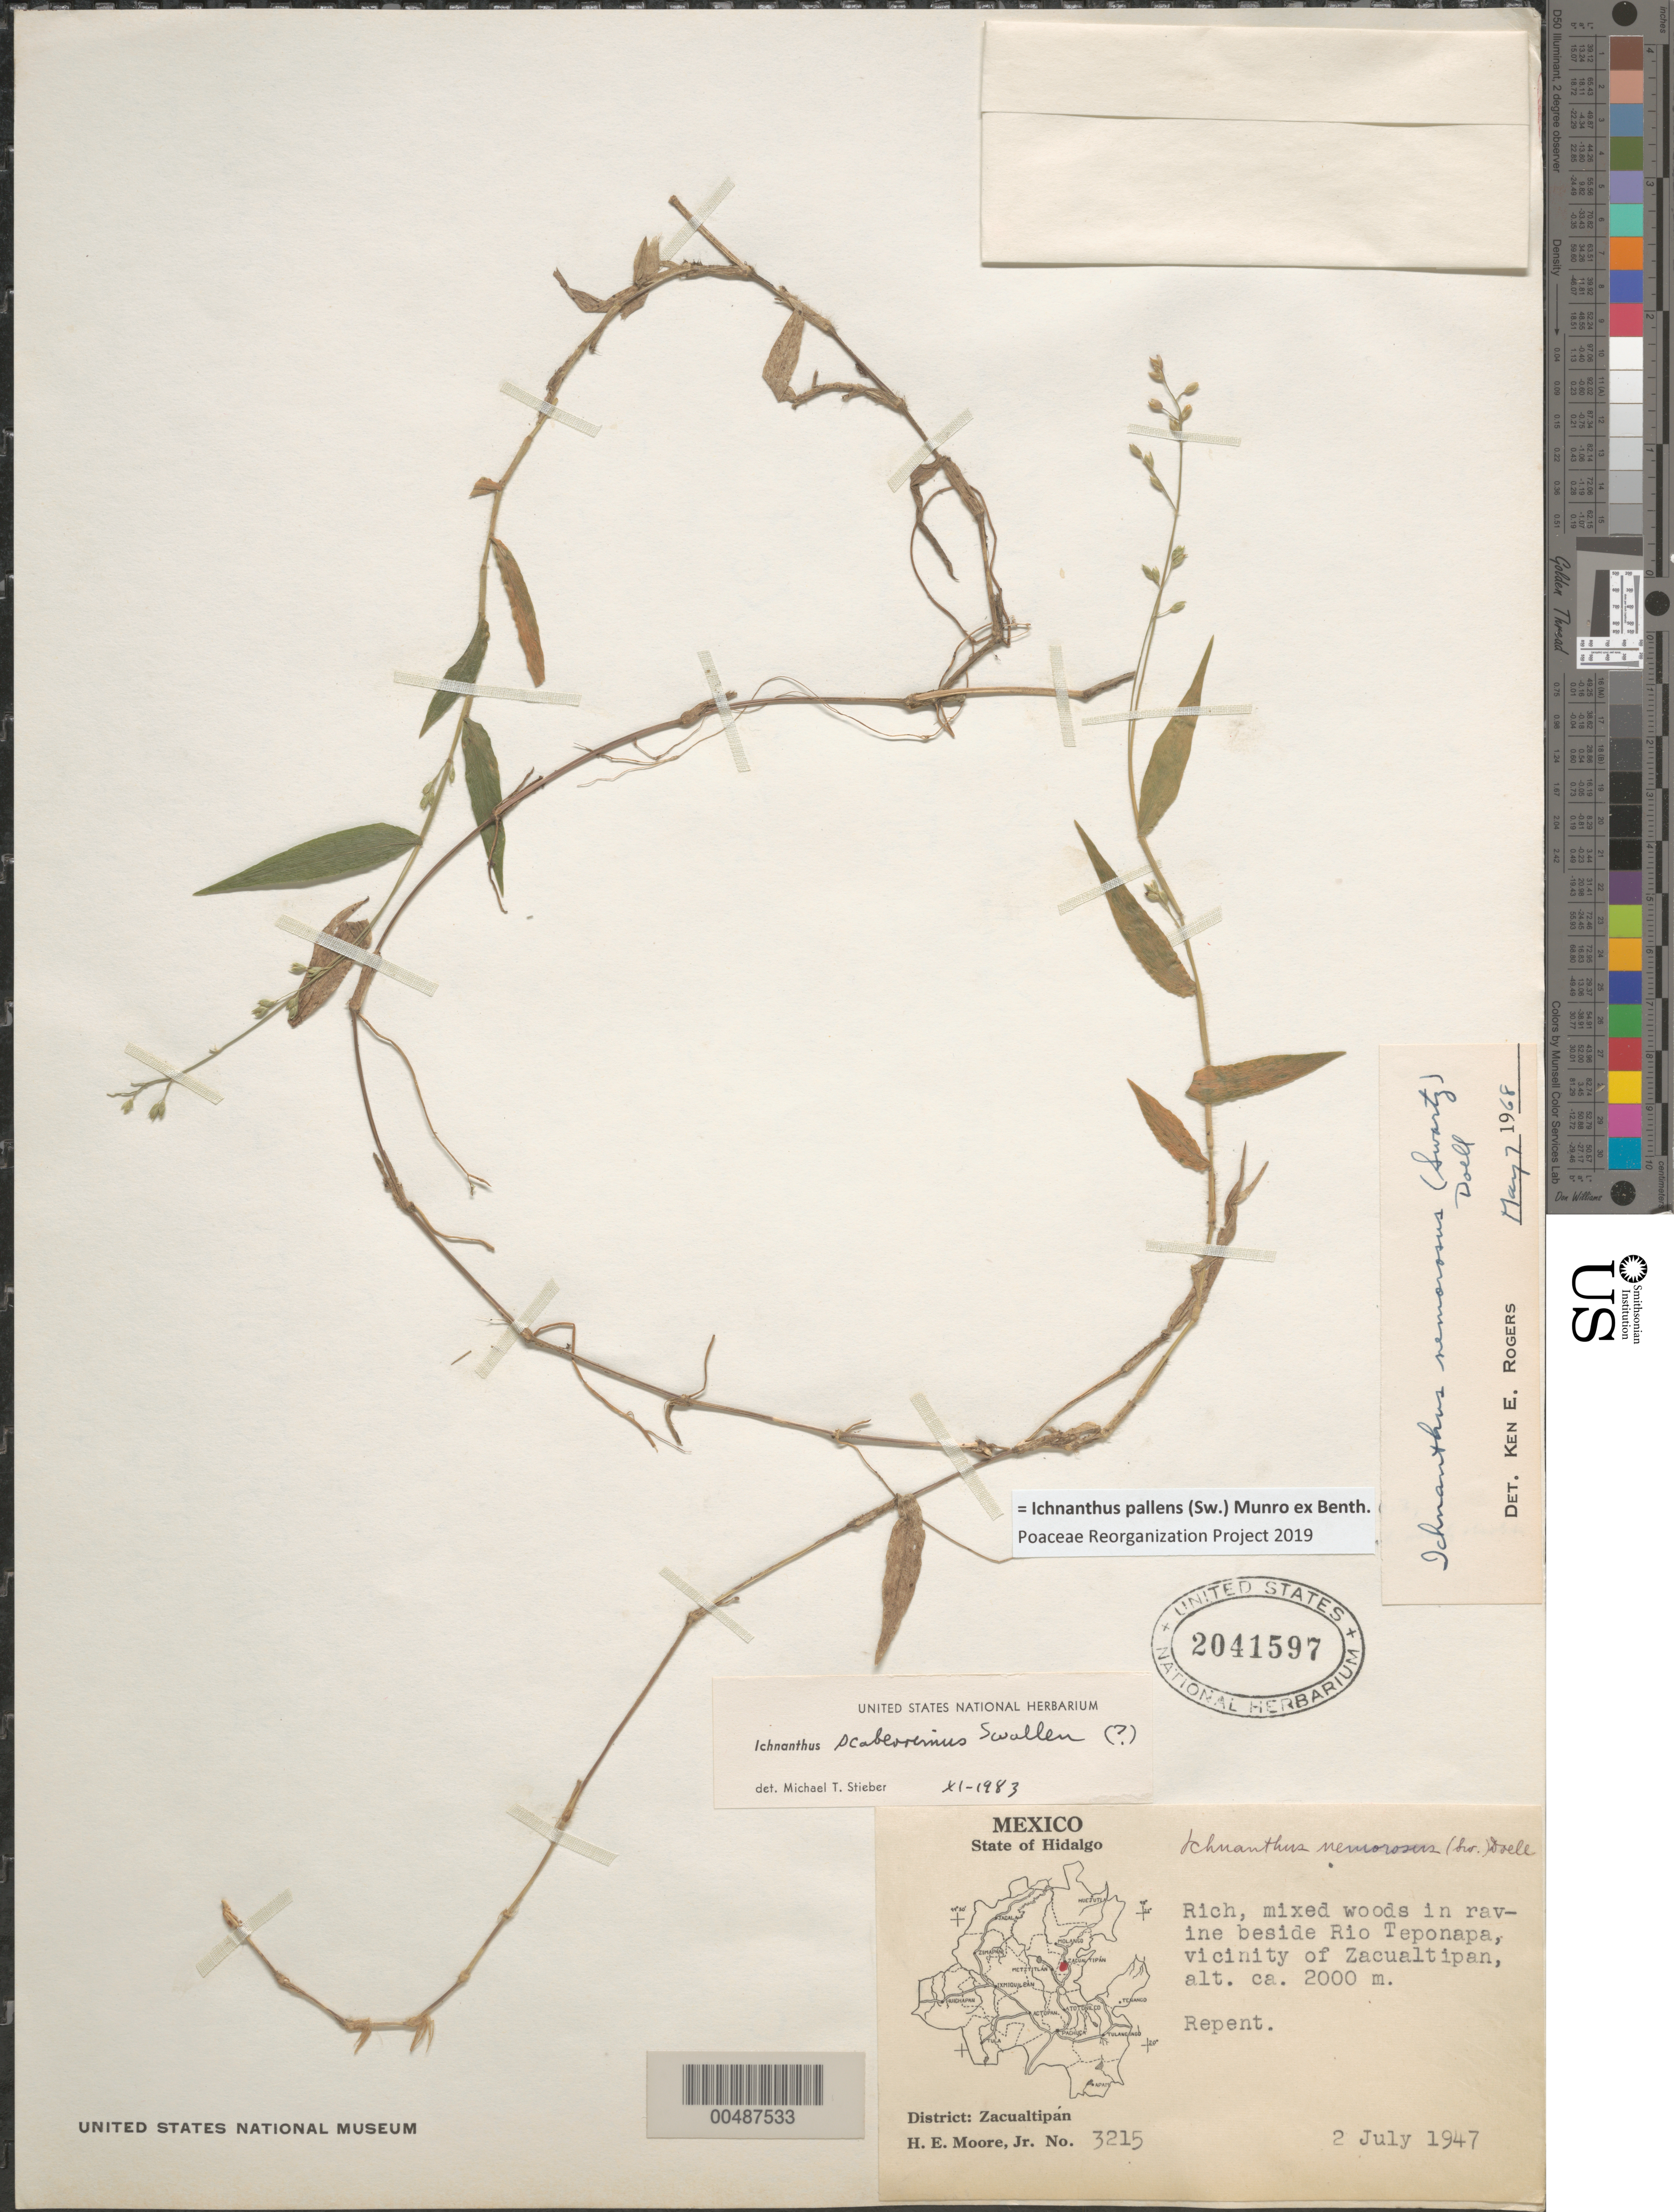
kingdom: Plantae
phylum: Tracheophyta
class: Liliopsida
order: Poales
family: Poaceae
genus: Ichnanthus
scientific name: Ichnanthus scaberrimus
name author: Swallen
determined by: Stieber, M. T.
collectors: H. E. Moore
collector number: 3215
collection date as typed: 2 Jul 1947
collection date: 1947-07-02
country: Mexico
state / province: Hidalgo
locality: Dist: Zacualtipán, beside Rio Teponapa, vicinity of Zacualtipán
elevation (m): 2000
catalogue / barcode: US 2041597